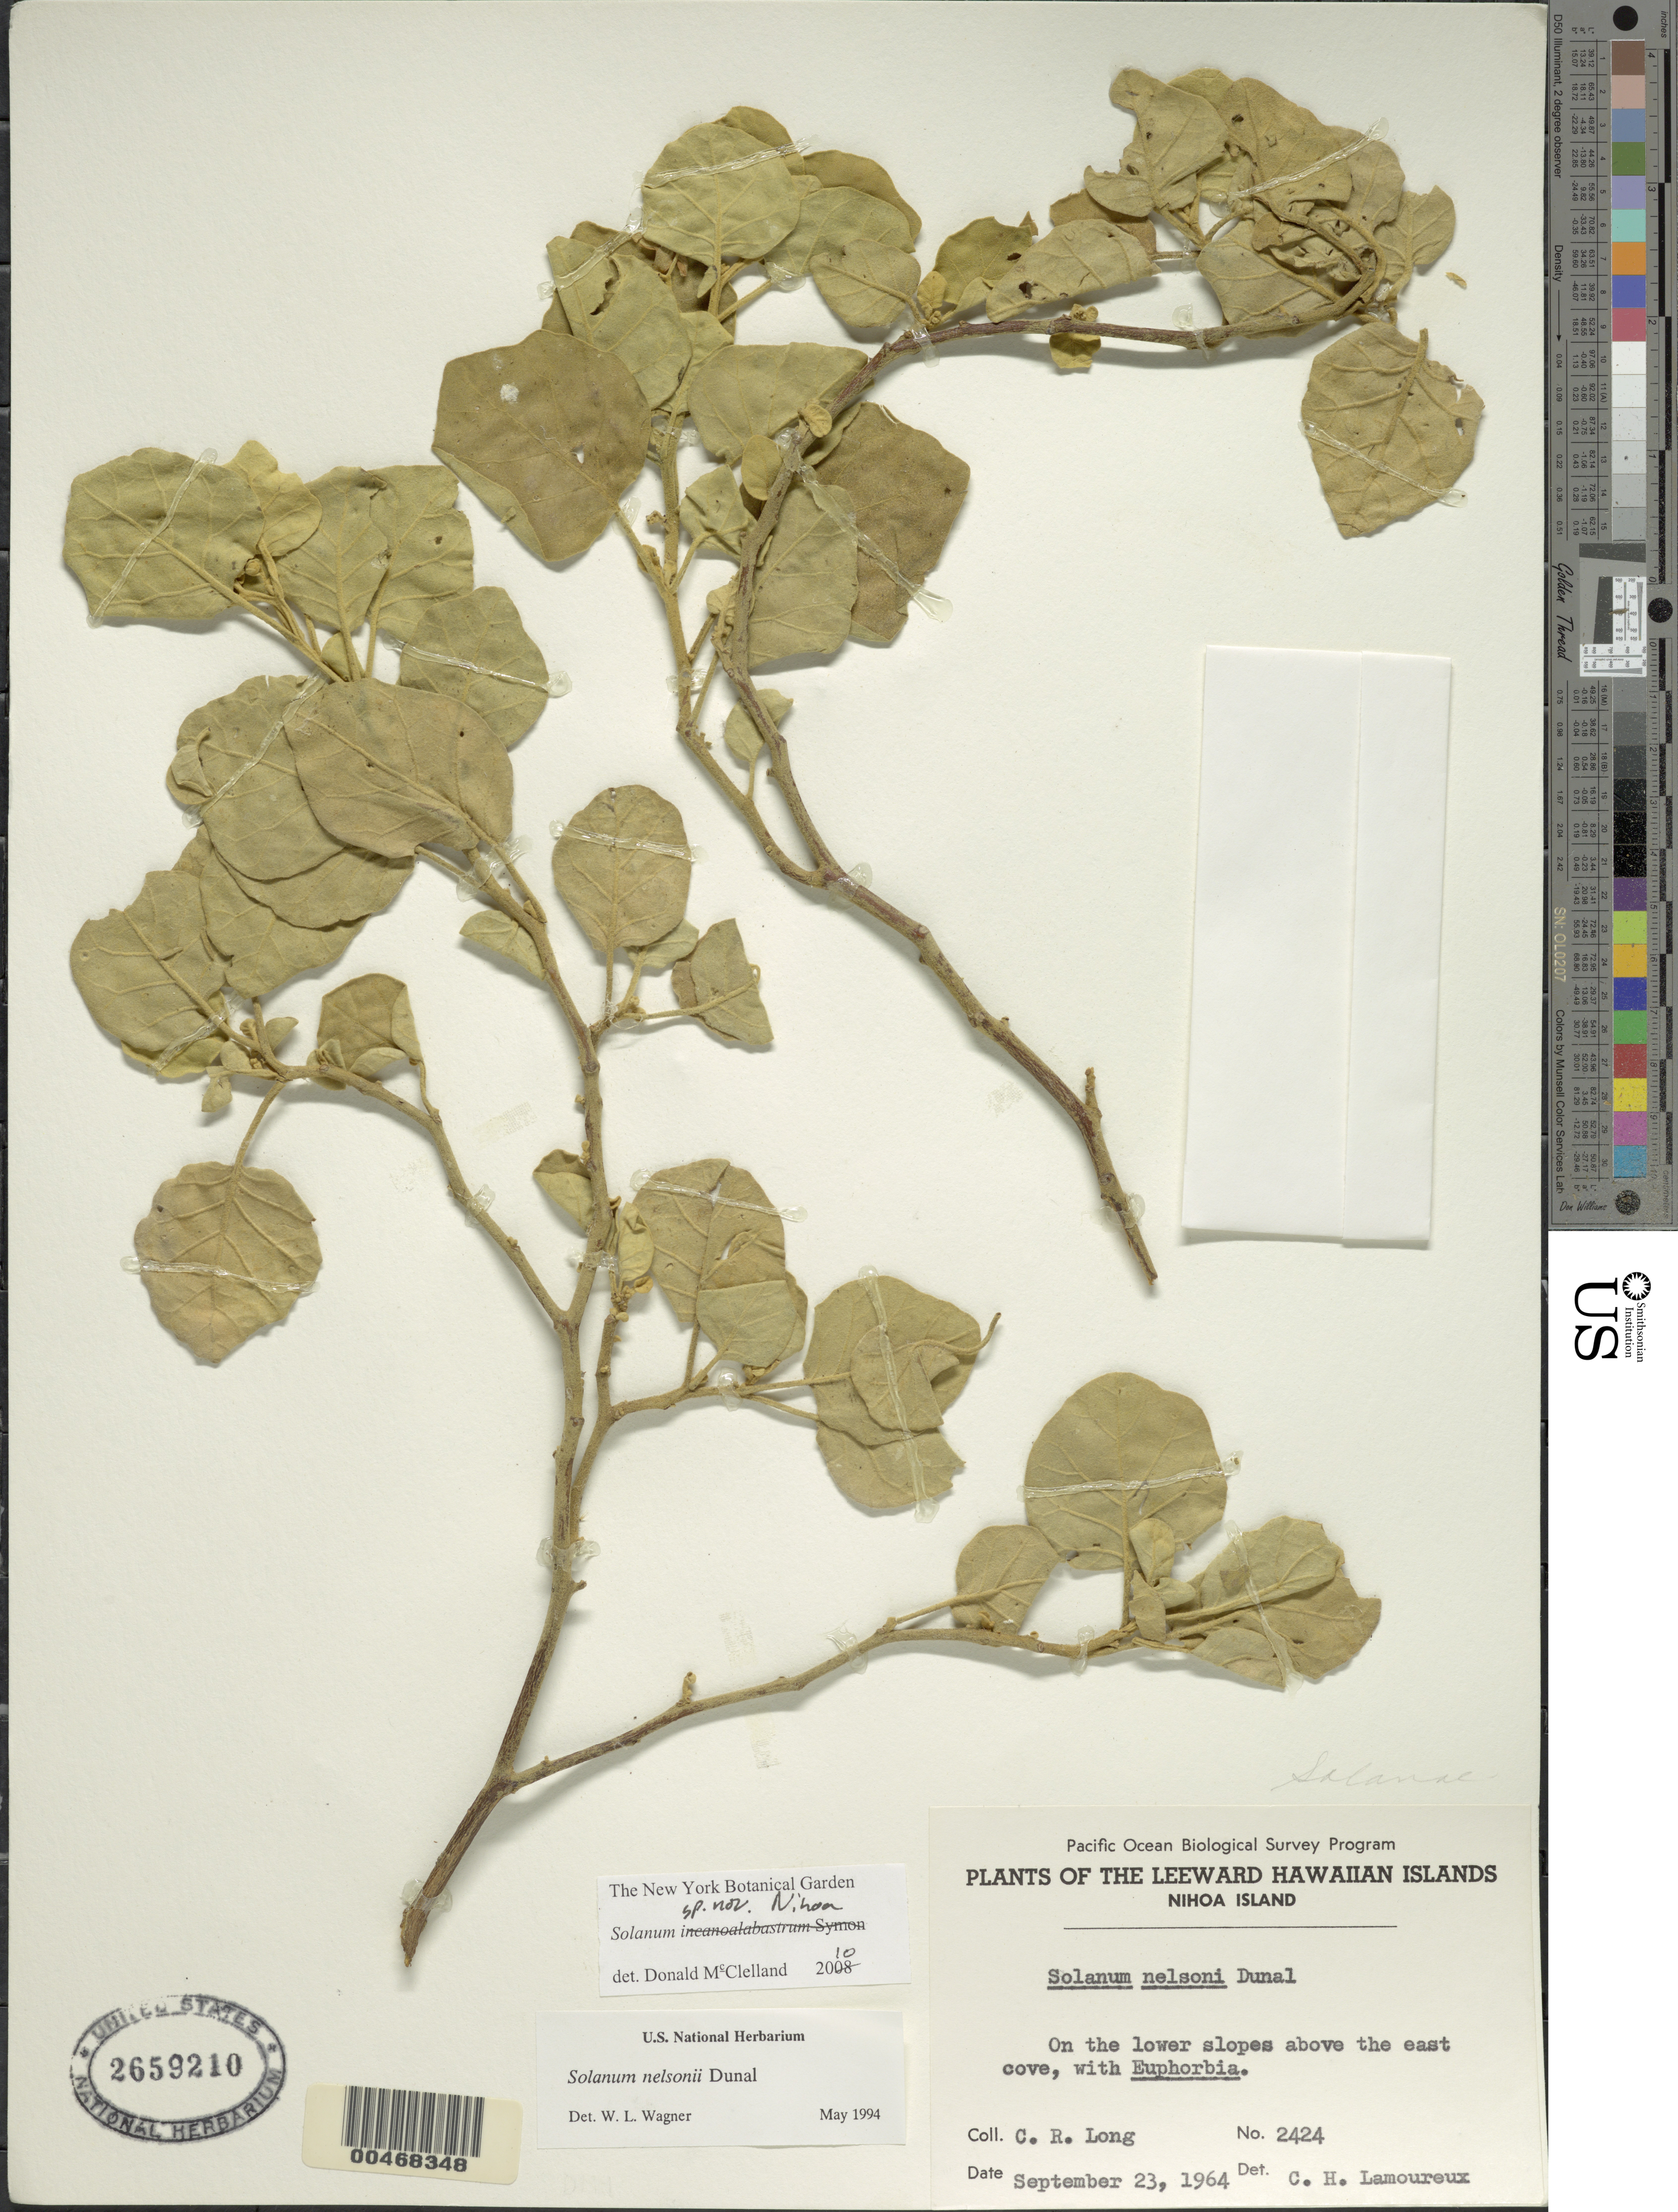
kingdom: Plantae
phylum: Tracheophyta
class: Magnoliopsida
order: Solanales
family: Solanaceae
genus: Solanum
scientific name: Solanum caumii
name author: (F. Br.) D. McClelland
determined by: Knapp, S. D.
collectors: C. Long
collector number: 2424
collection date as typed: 23 Sep 1964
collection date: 1964-09-23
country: United States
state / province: Hawaii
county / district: Honolulu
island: Nihoa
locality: On the lower slopes of the east cove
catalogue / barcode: US 2659210